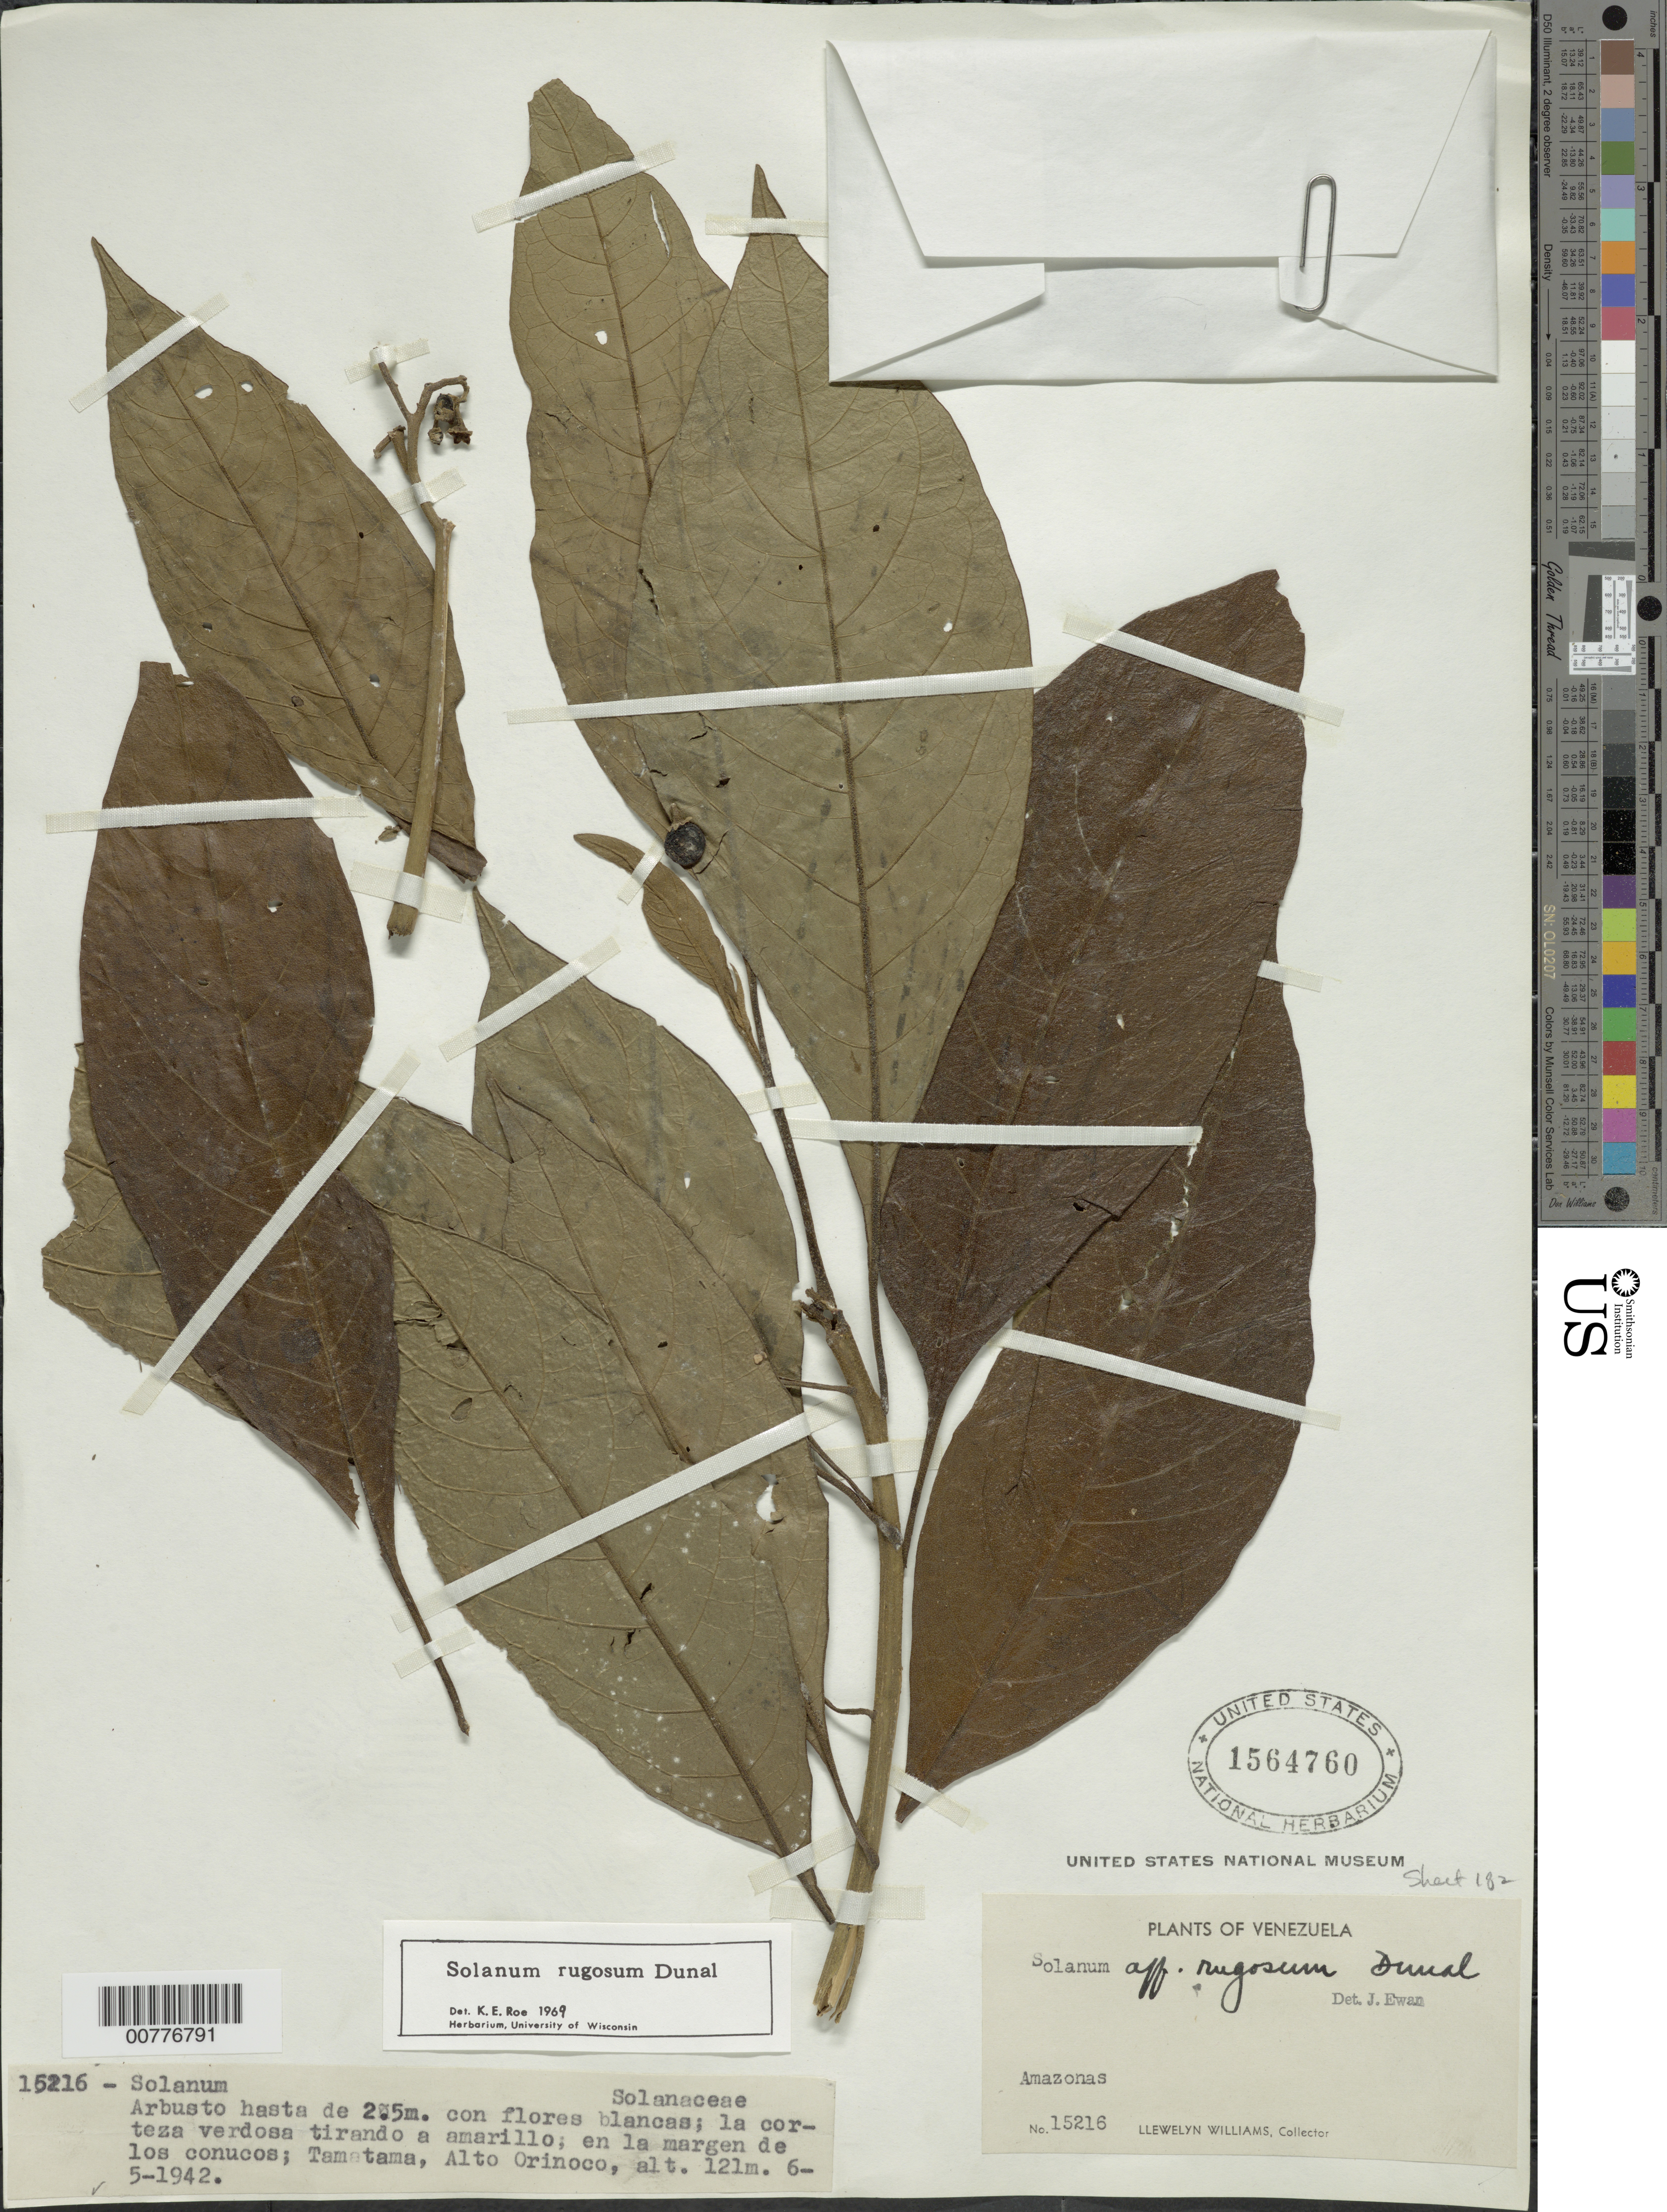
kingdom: Plantae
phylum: Tracheophyta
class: Magnoliopsida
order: Solanales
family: Solanaceae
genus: Solanum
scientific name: Solanum rugosum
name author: Dunal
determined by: Roe, K. E.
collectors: L. Williams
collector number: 15216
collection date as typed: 5 May 1942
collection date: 1942-05-05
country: Venezuela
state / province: Amazonas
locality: Tamatama, alto Orinoco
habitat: En la margen de los conucos.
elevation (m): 121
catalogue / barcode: US 1564760